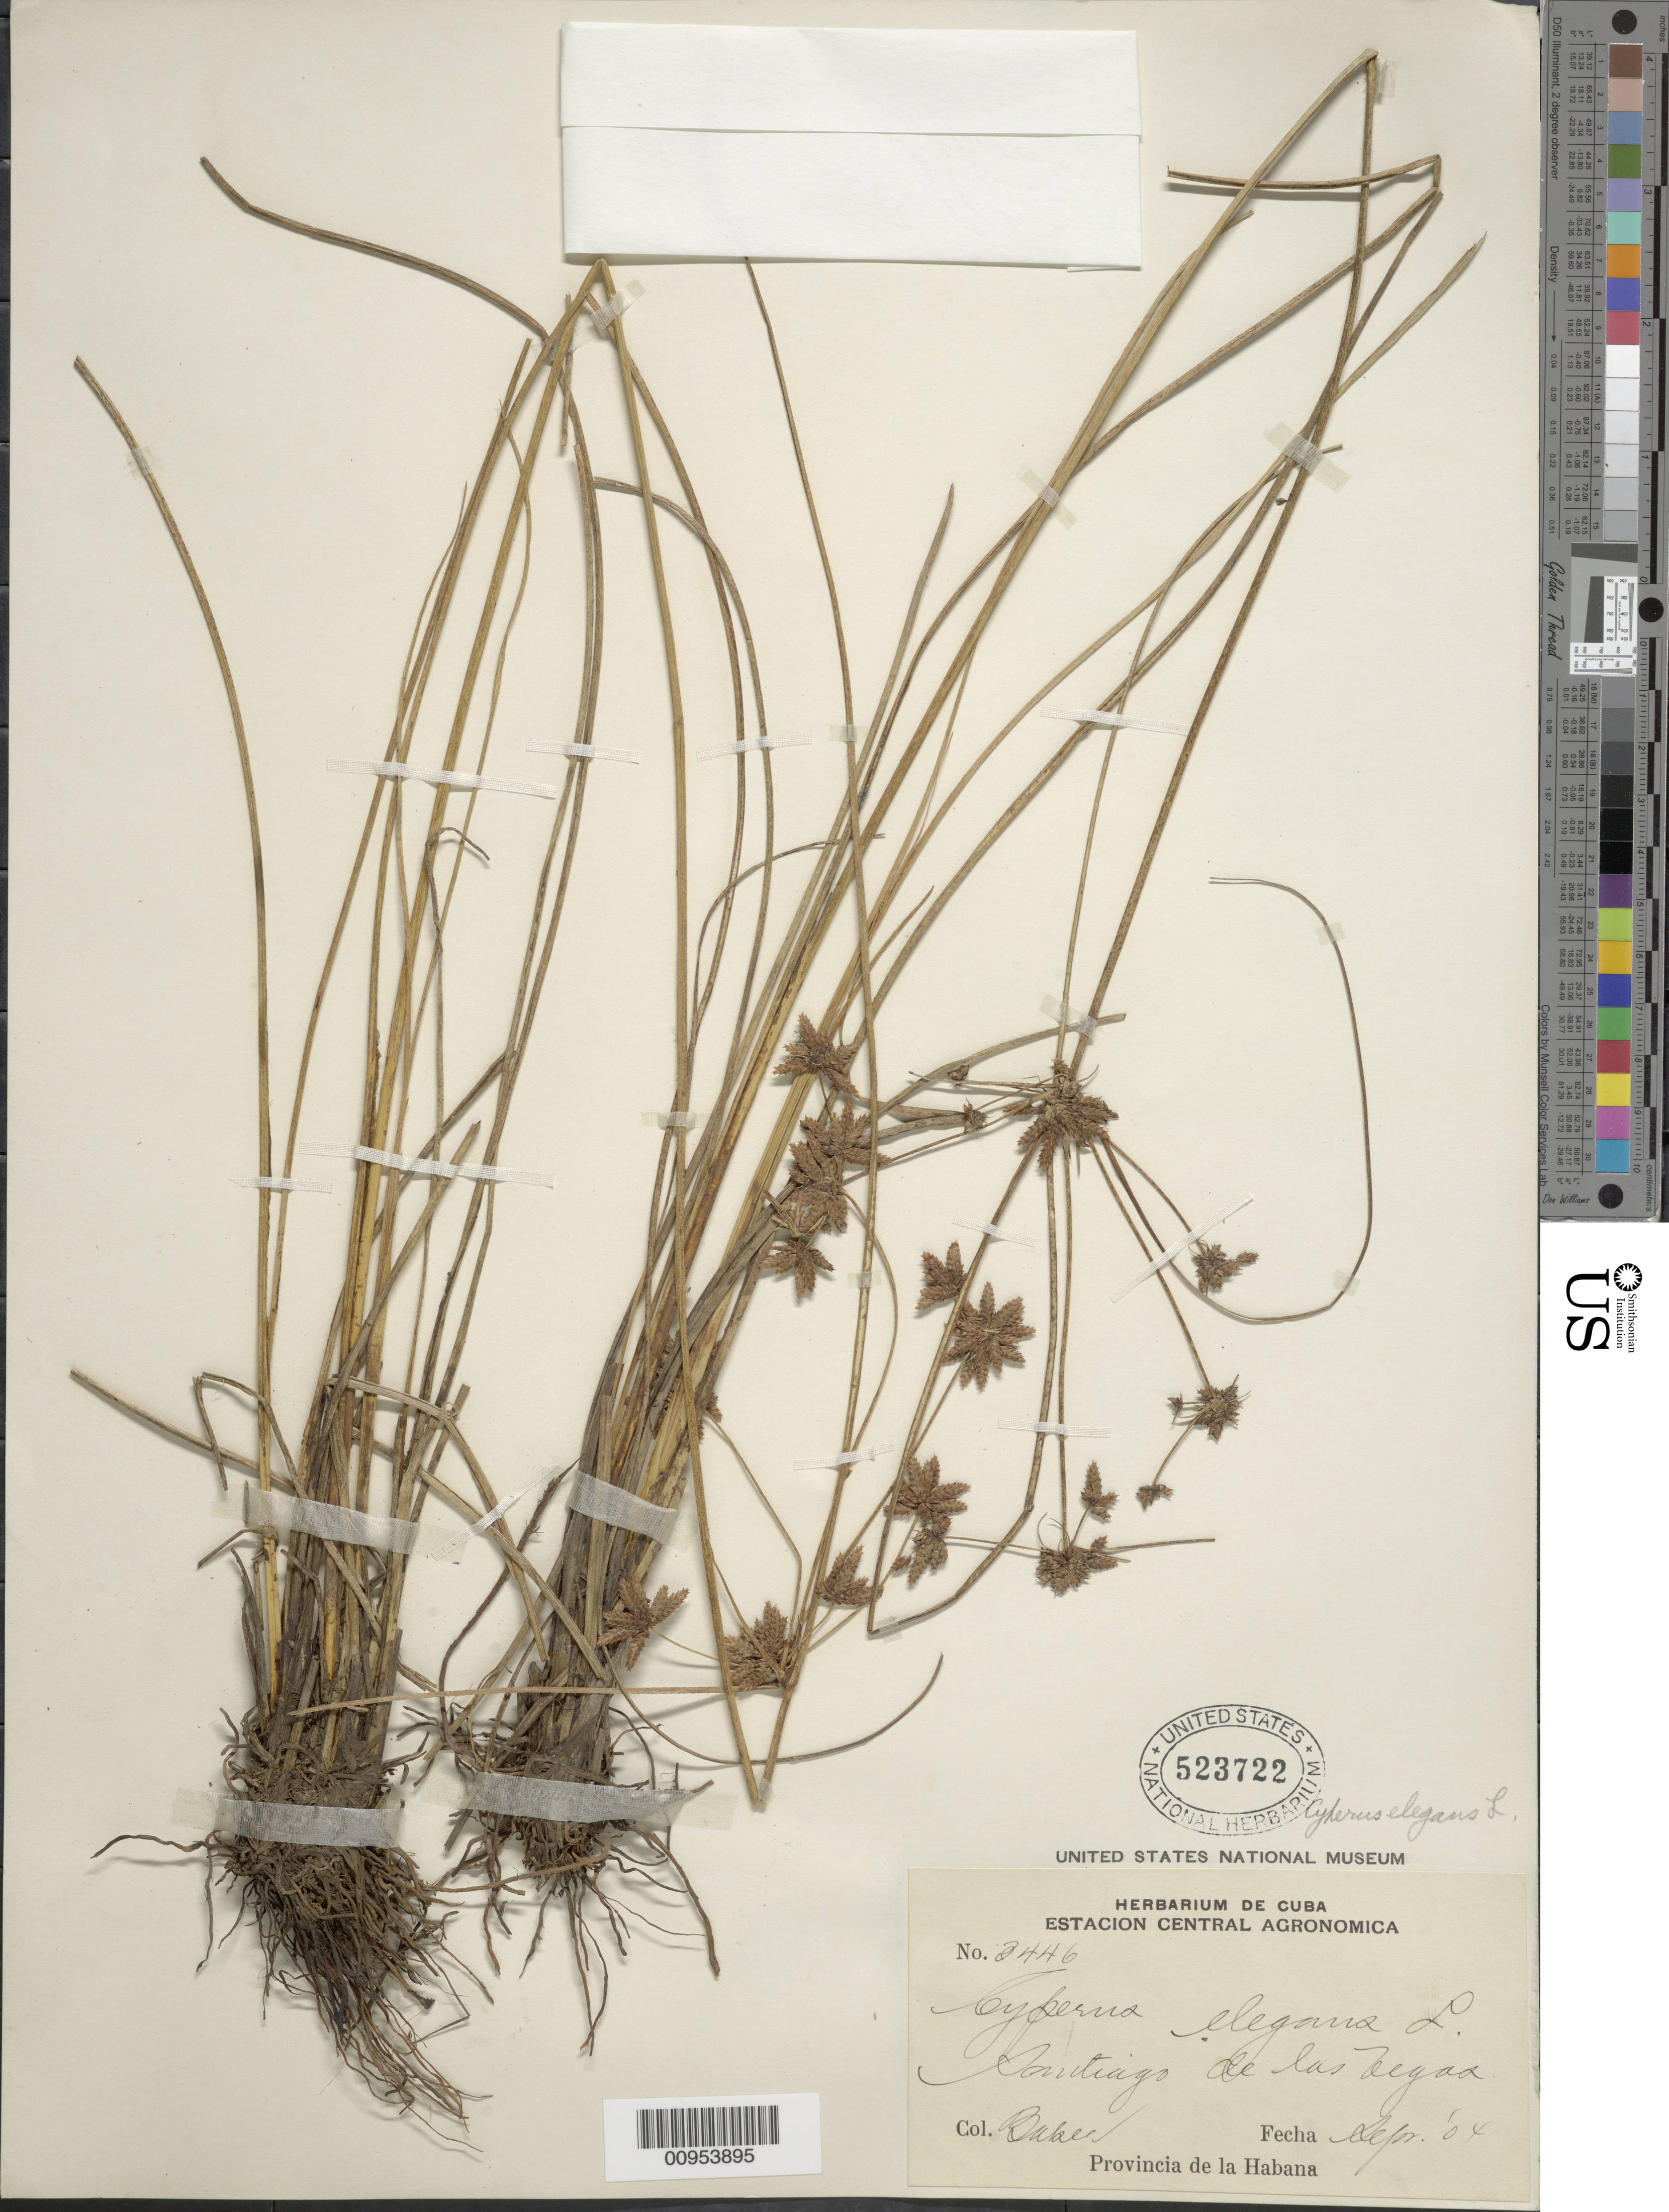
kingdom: Plantae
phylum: Tracheophyta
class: Liliopsida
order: Poales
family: Cyperaceae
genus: Cyperus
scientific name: Cyperus elegans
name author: L.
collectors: C. F. Baker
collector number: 3446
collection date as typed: Sep 1904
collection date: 1904-09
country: Cuba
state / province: La Habana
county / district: Municipio Boyeros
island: Cuba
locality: Santiago de las Vegas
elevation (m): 97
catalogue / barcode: US 523722